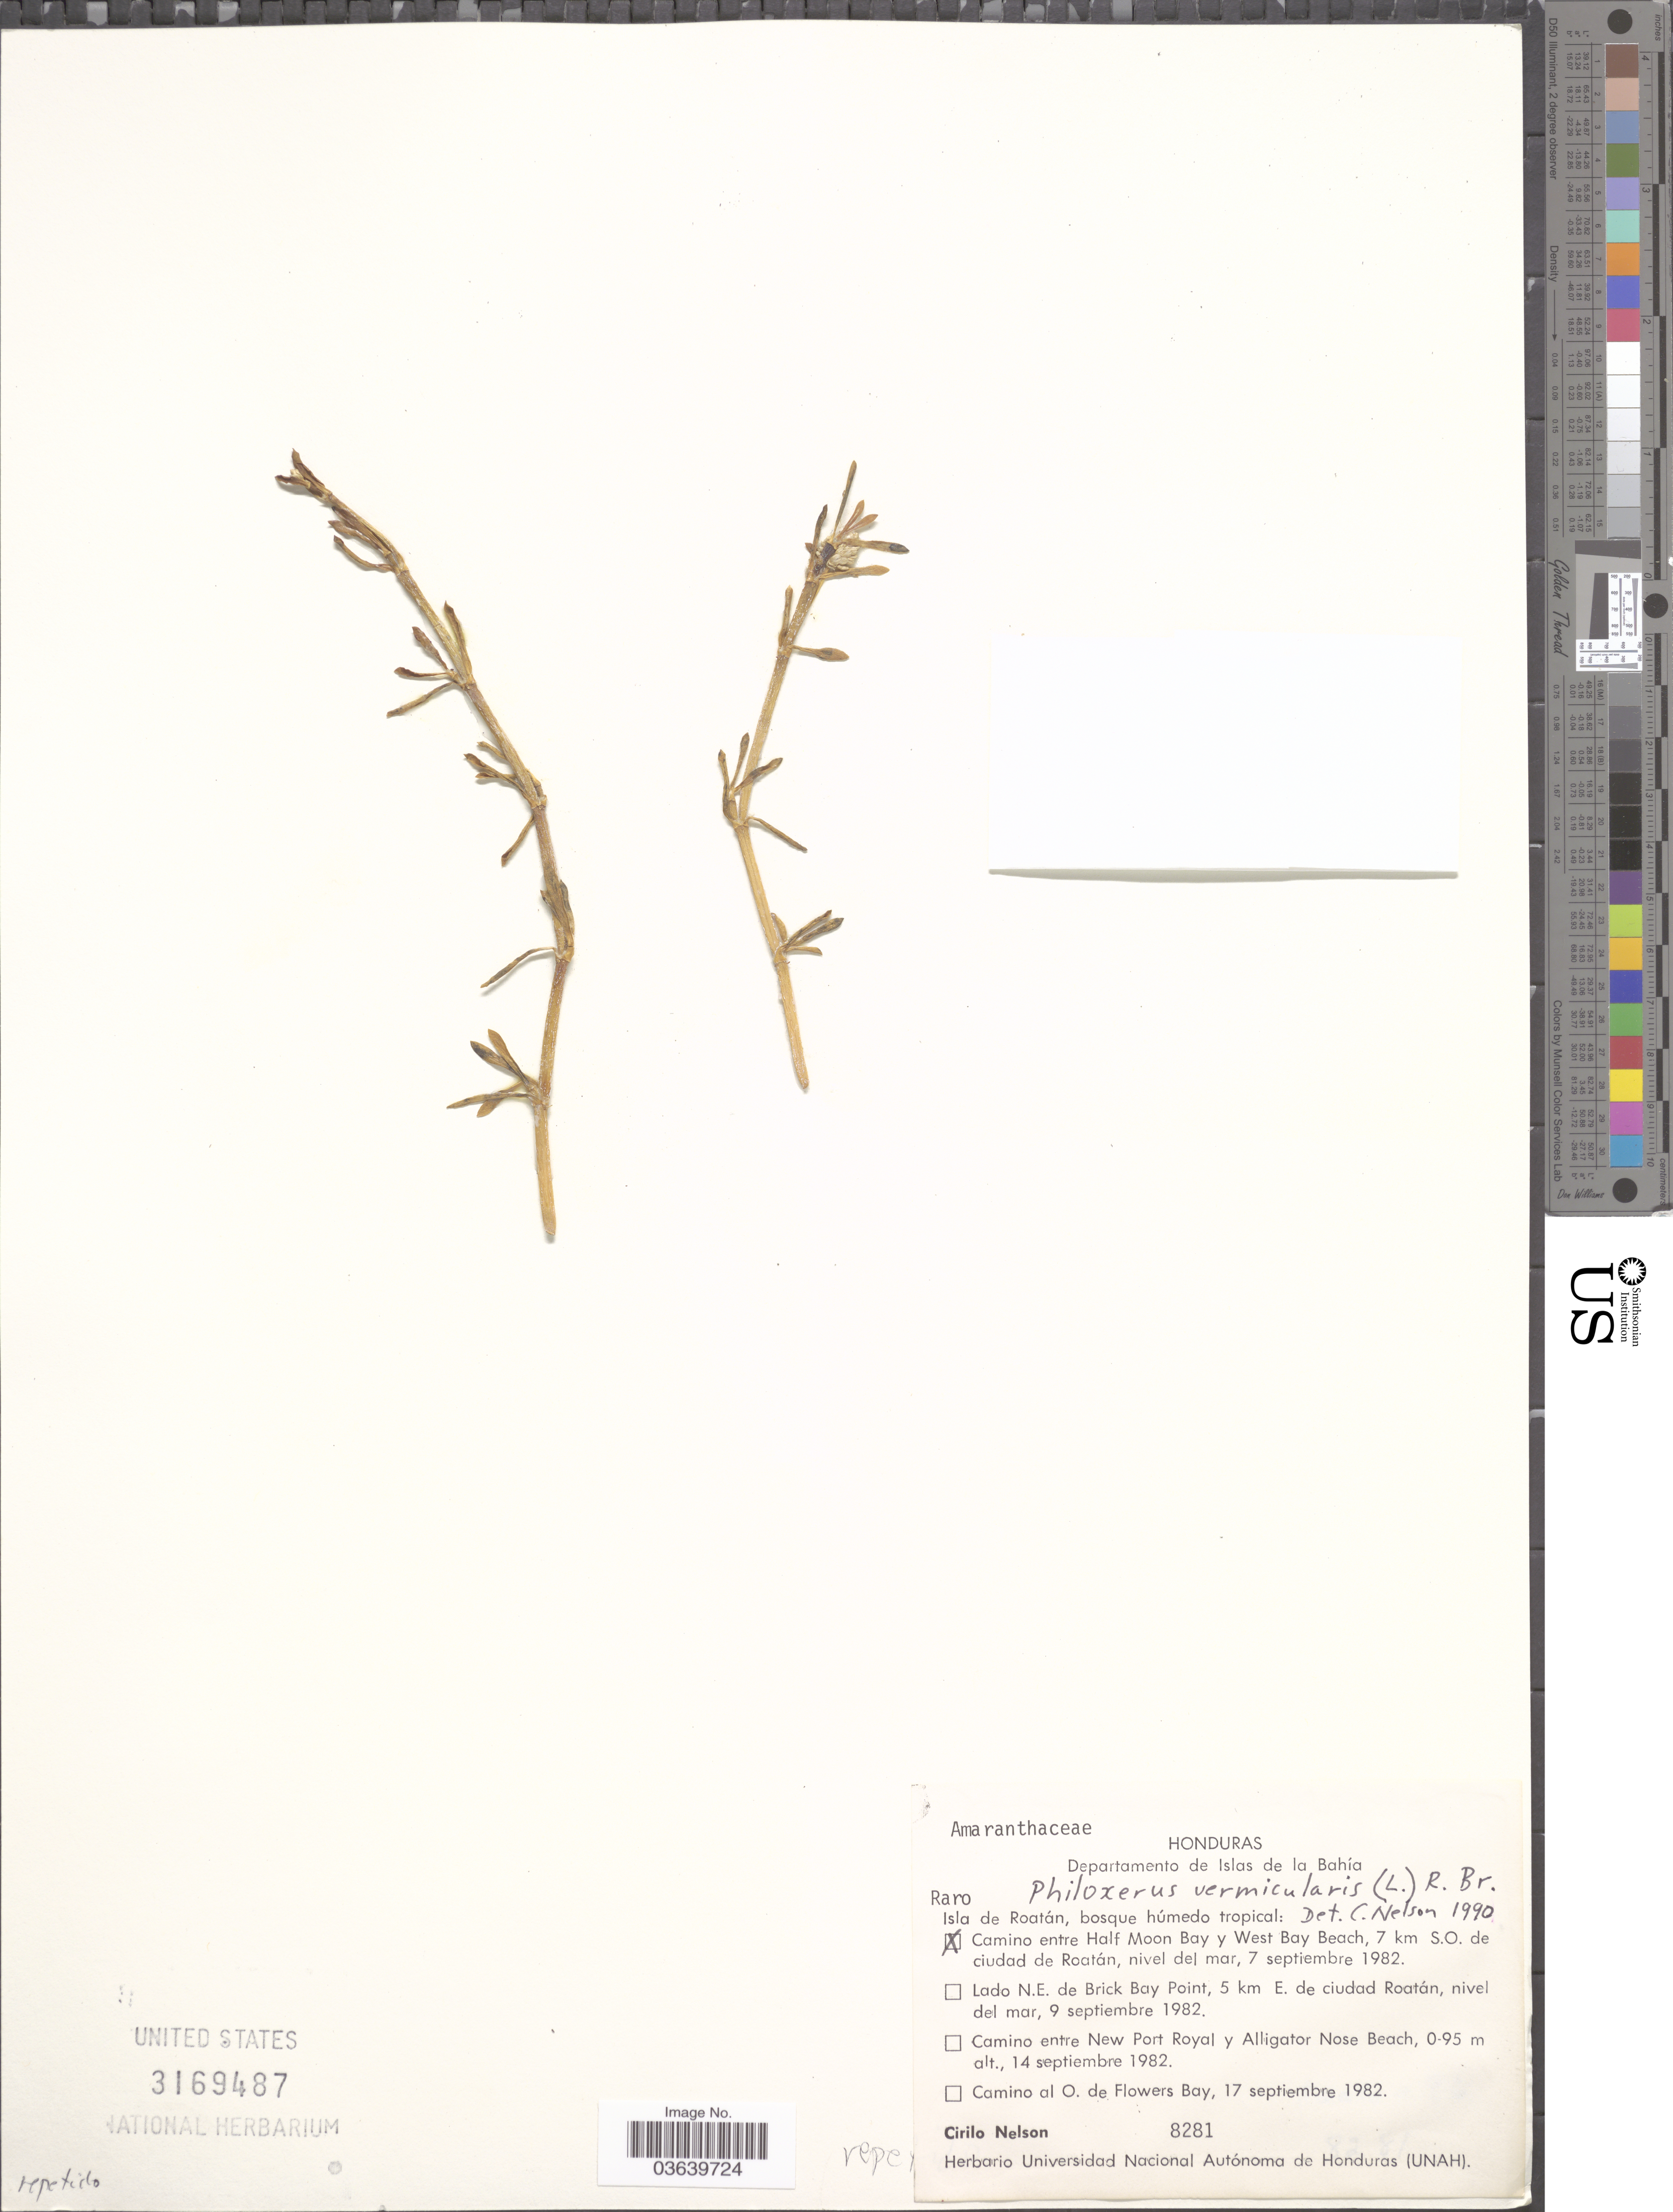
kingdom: Plantae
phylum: Tracheophyta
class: Magnoliopsida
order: Caryophyllales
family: Amaranthaceae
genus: Gomphrena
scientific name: Gomphrena vermicularis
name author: L.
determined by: Strong, Mark T., (BOT), Smithsonian Institution - National Museum of Natural History (UNITED STATES)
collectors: C. Nelson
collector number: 8281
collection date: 1982-09-07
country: Honduras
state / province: Islas de la Bahía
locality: Departamento de Islas de la Bahía. Isla de Roatán, bosque húmedo tropical: Camino entre Half Moon Bay y West Bay Beach, 7 km S.O. de ciudad de Roatán.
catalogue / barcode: US 3169487